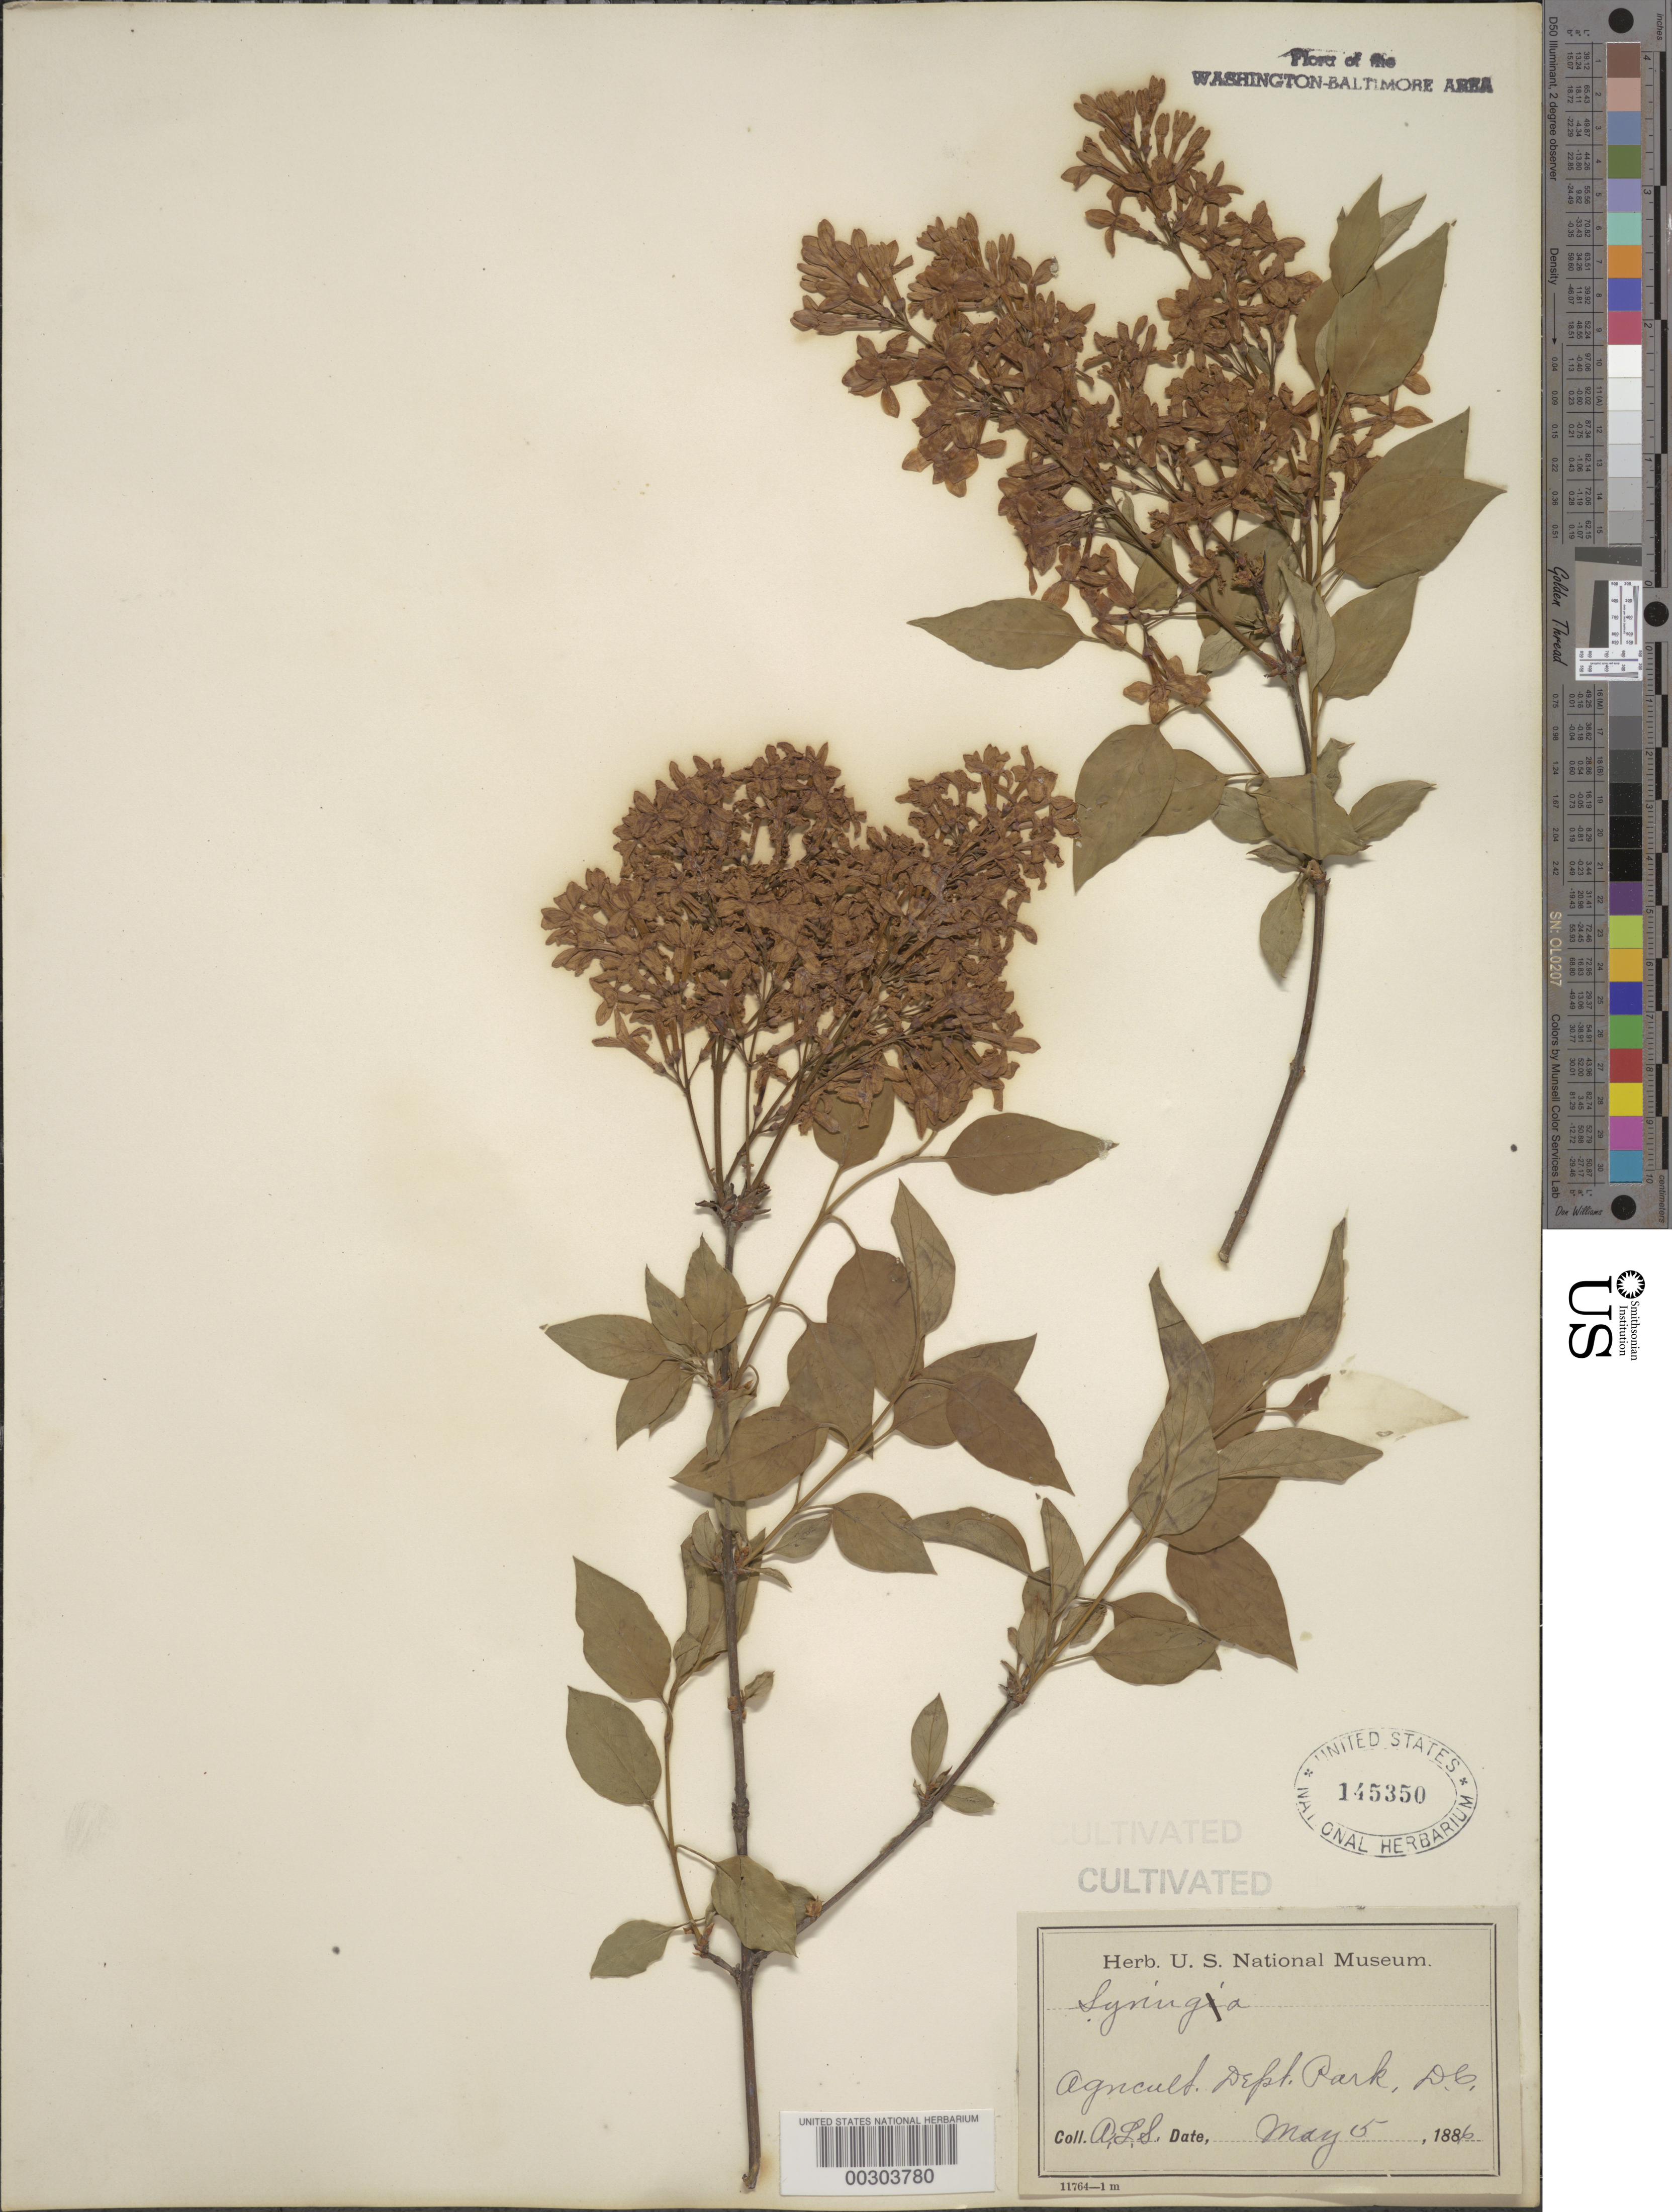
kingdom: Plantae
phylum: Tracheophyta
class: Magnoliopsida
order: Lamiales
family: Oleaceae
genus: Syringa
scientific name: Syringa vulgaris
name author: L.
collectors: A. L. Schott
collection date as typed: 05 May 1886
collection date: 1886-05-05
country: United States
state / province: District of Columbia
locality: Department of Agriculture grounds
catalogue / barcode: US 145350